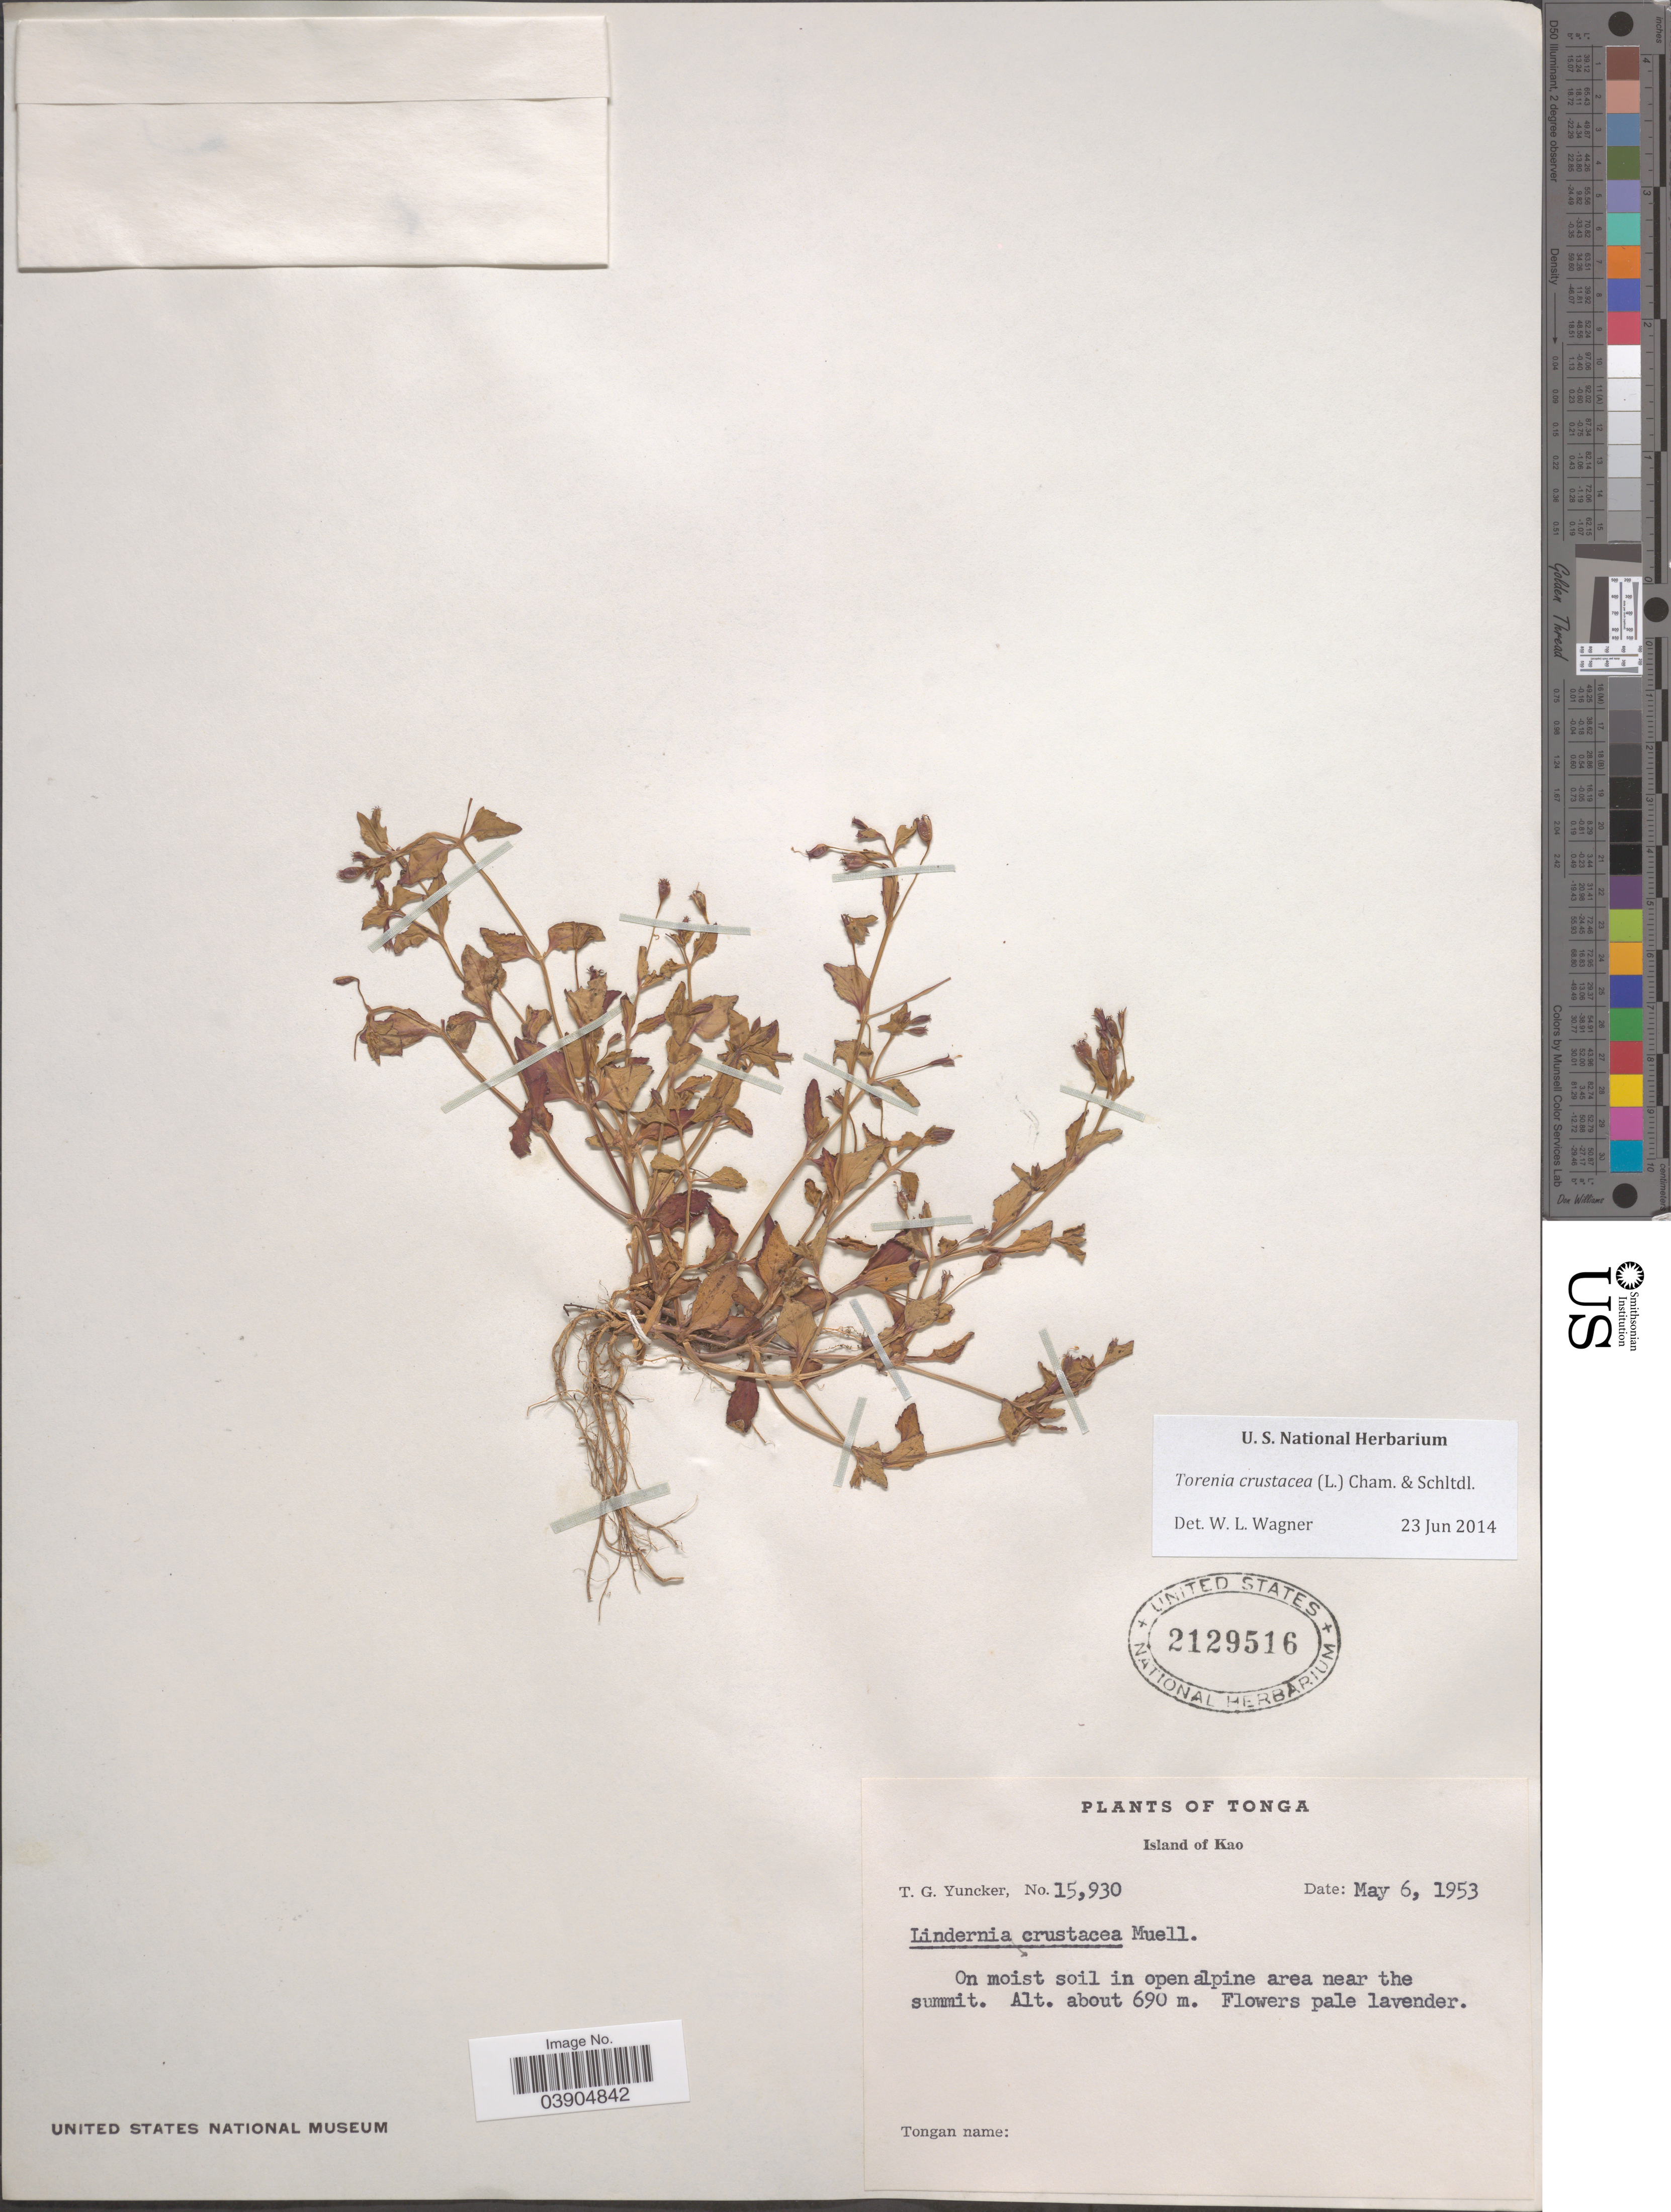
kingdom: Plantae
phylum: Tracheophyta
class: Magnoliopsida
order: Lamiales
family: Linderniaceae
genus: Lindernia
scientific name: Lindernia crustacea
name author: (L.) F. Muell.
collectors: T. G. Yuncker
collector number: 15930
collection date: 1953-05-06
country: Tonga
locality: Island of Kao. Near the summit.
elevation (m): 690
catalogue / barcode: US 2129516